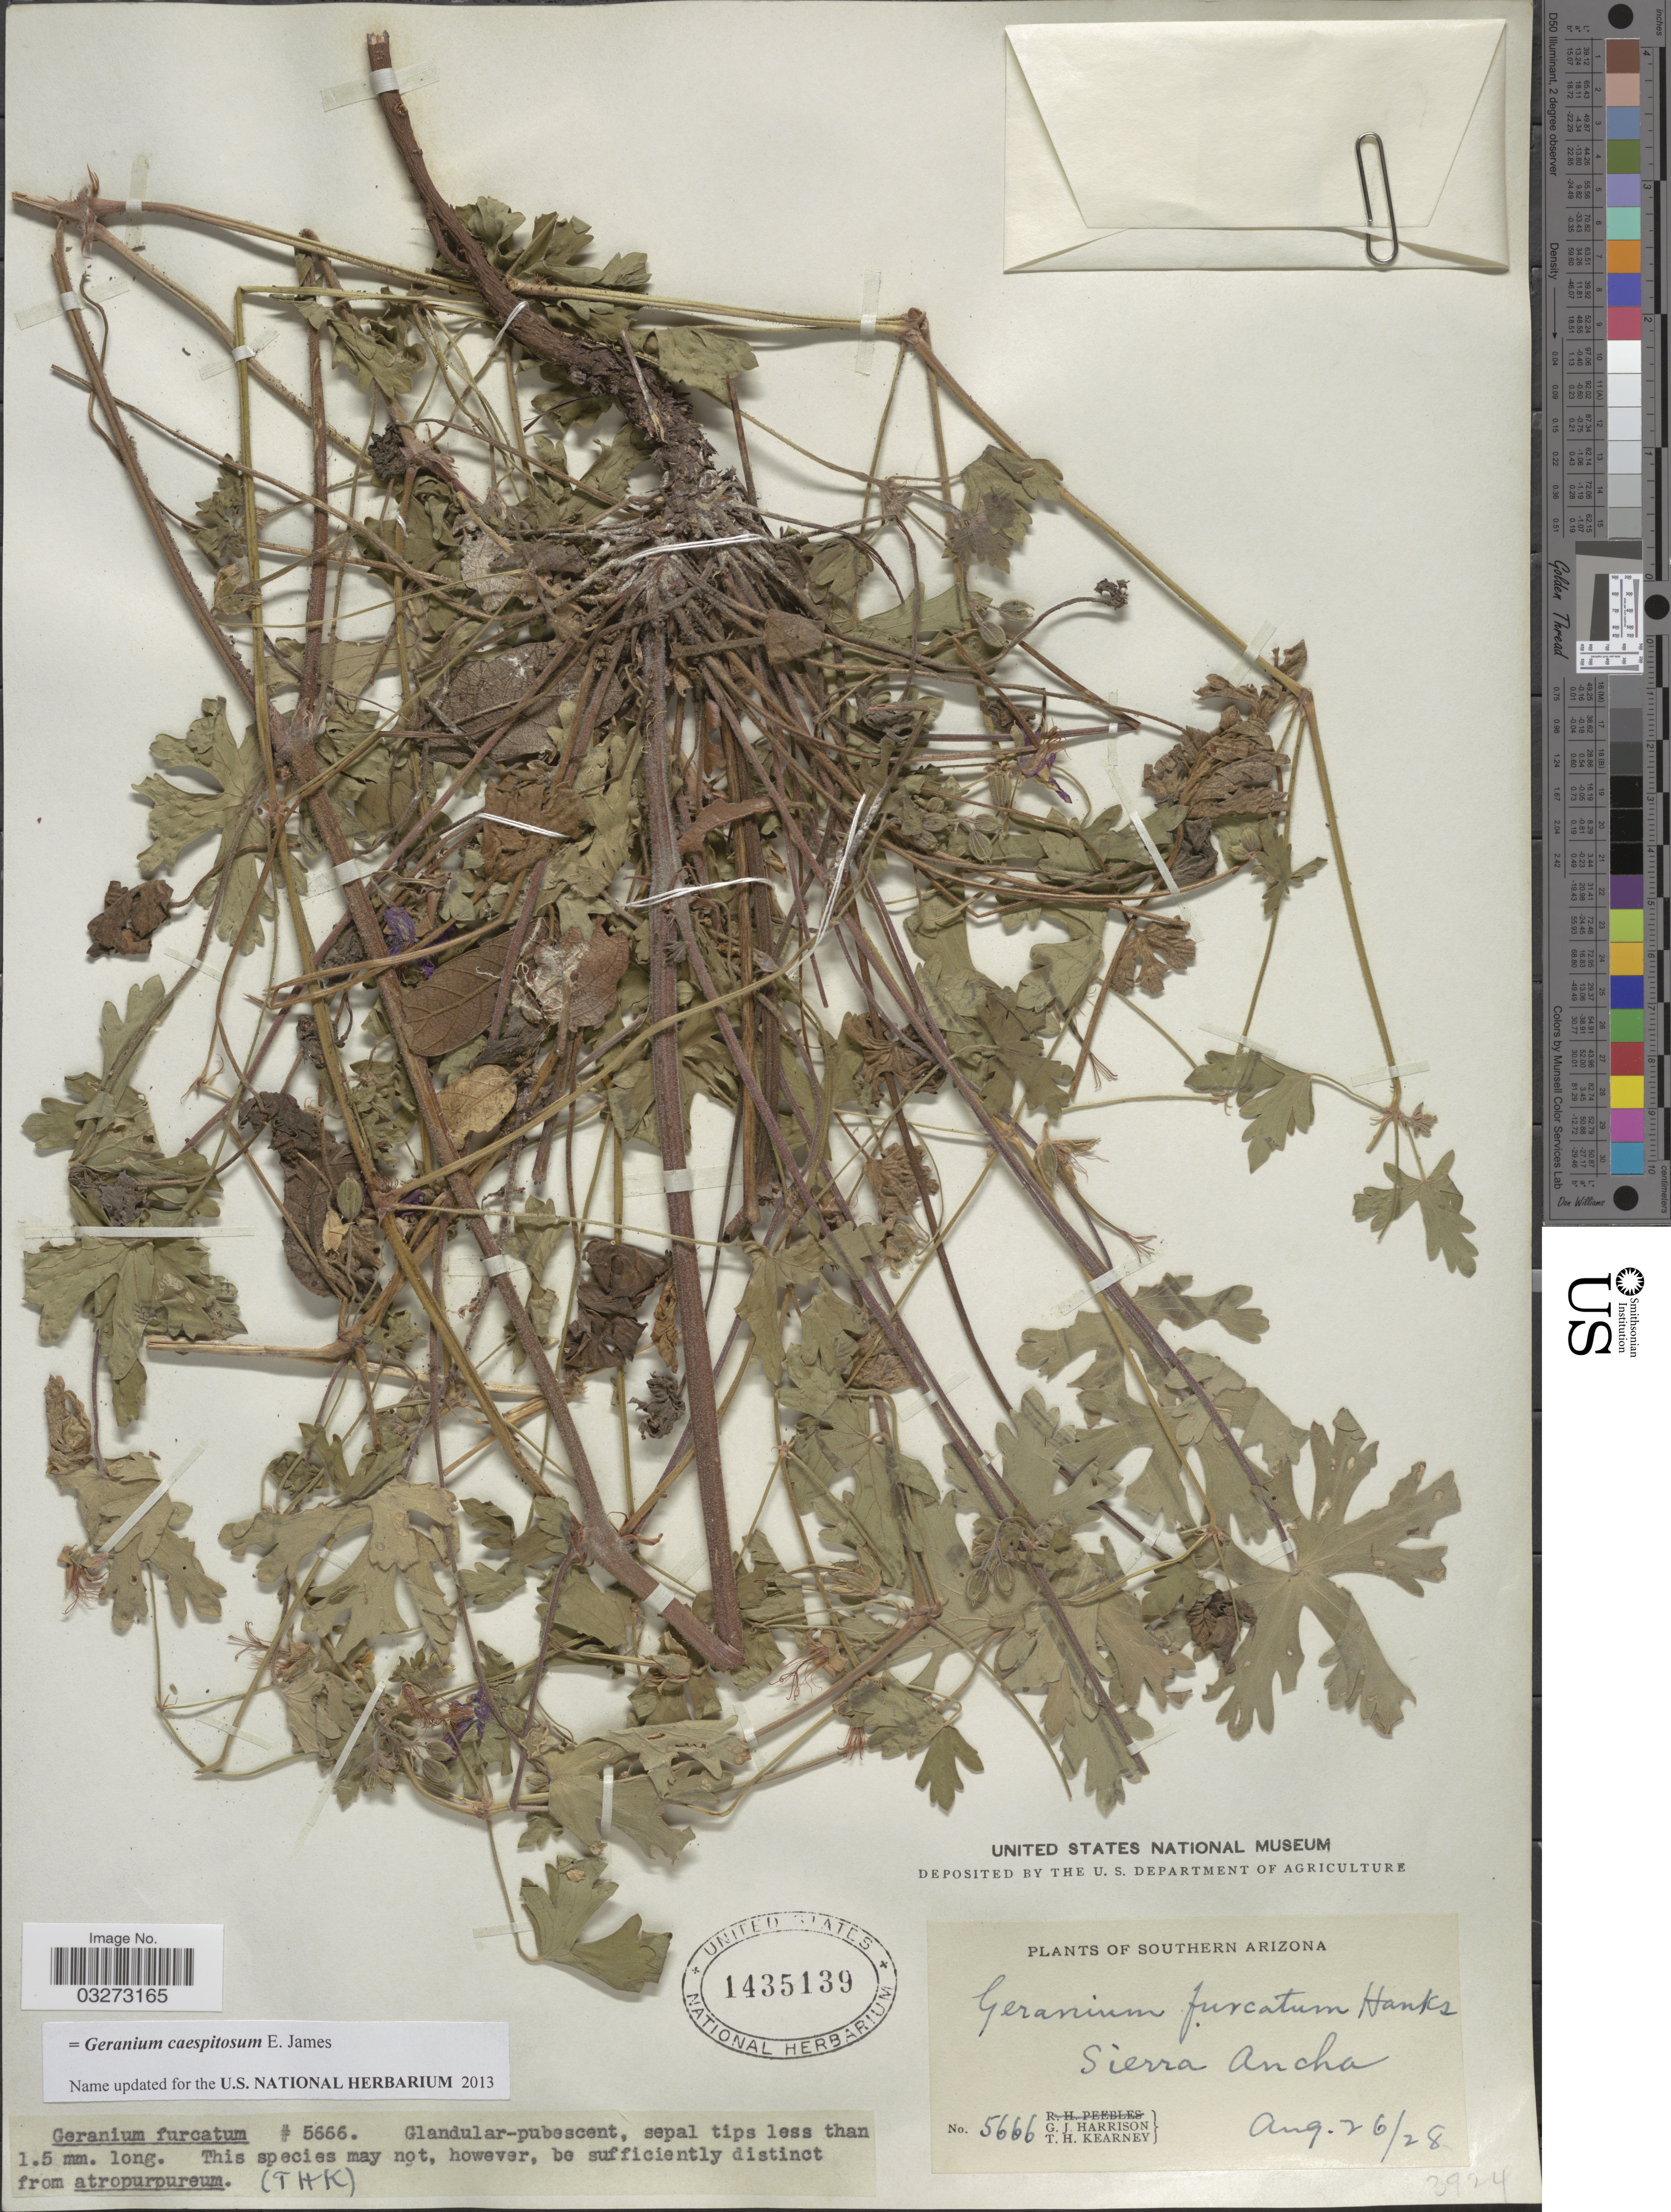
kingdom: Plantae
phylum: Tracheophyta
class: Magnoliopsida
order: Geraniales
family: Geraniaceae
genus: Geranium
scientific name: Geranium caespitosum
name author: E. James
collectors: G. J. Harrison & T. H. Kearney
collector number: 5666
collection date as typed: Transcribed d/m/y: 26/8/28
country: United States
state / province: Arizona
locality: Southern Arizona, Sierra Ancha.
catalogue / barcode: US 1435139